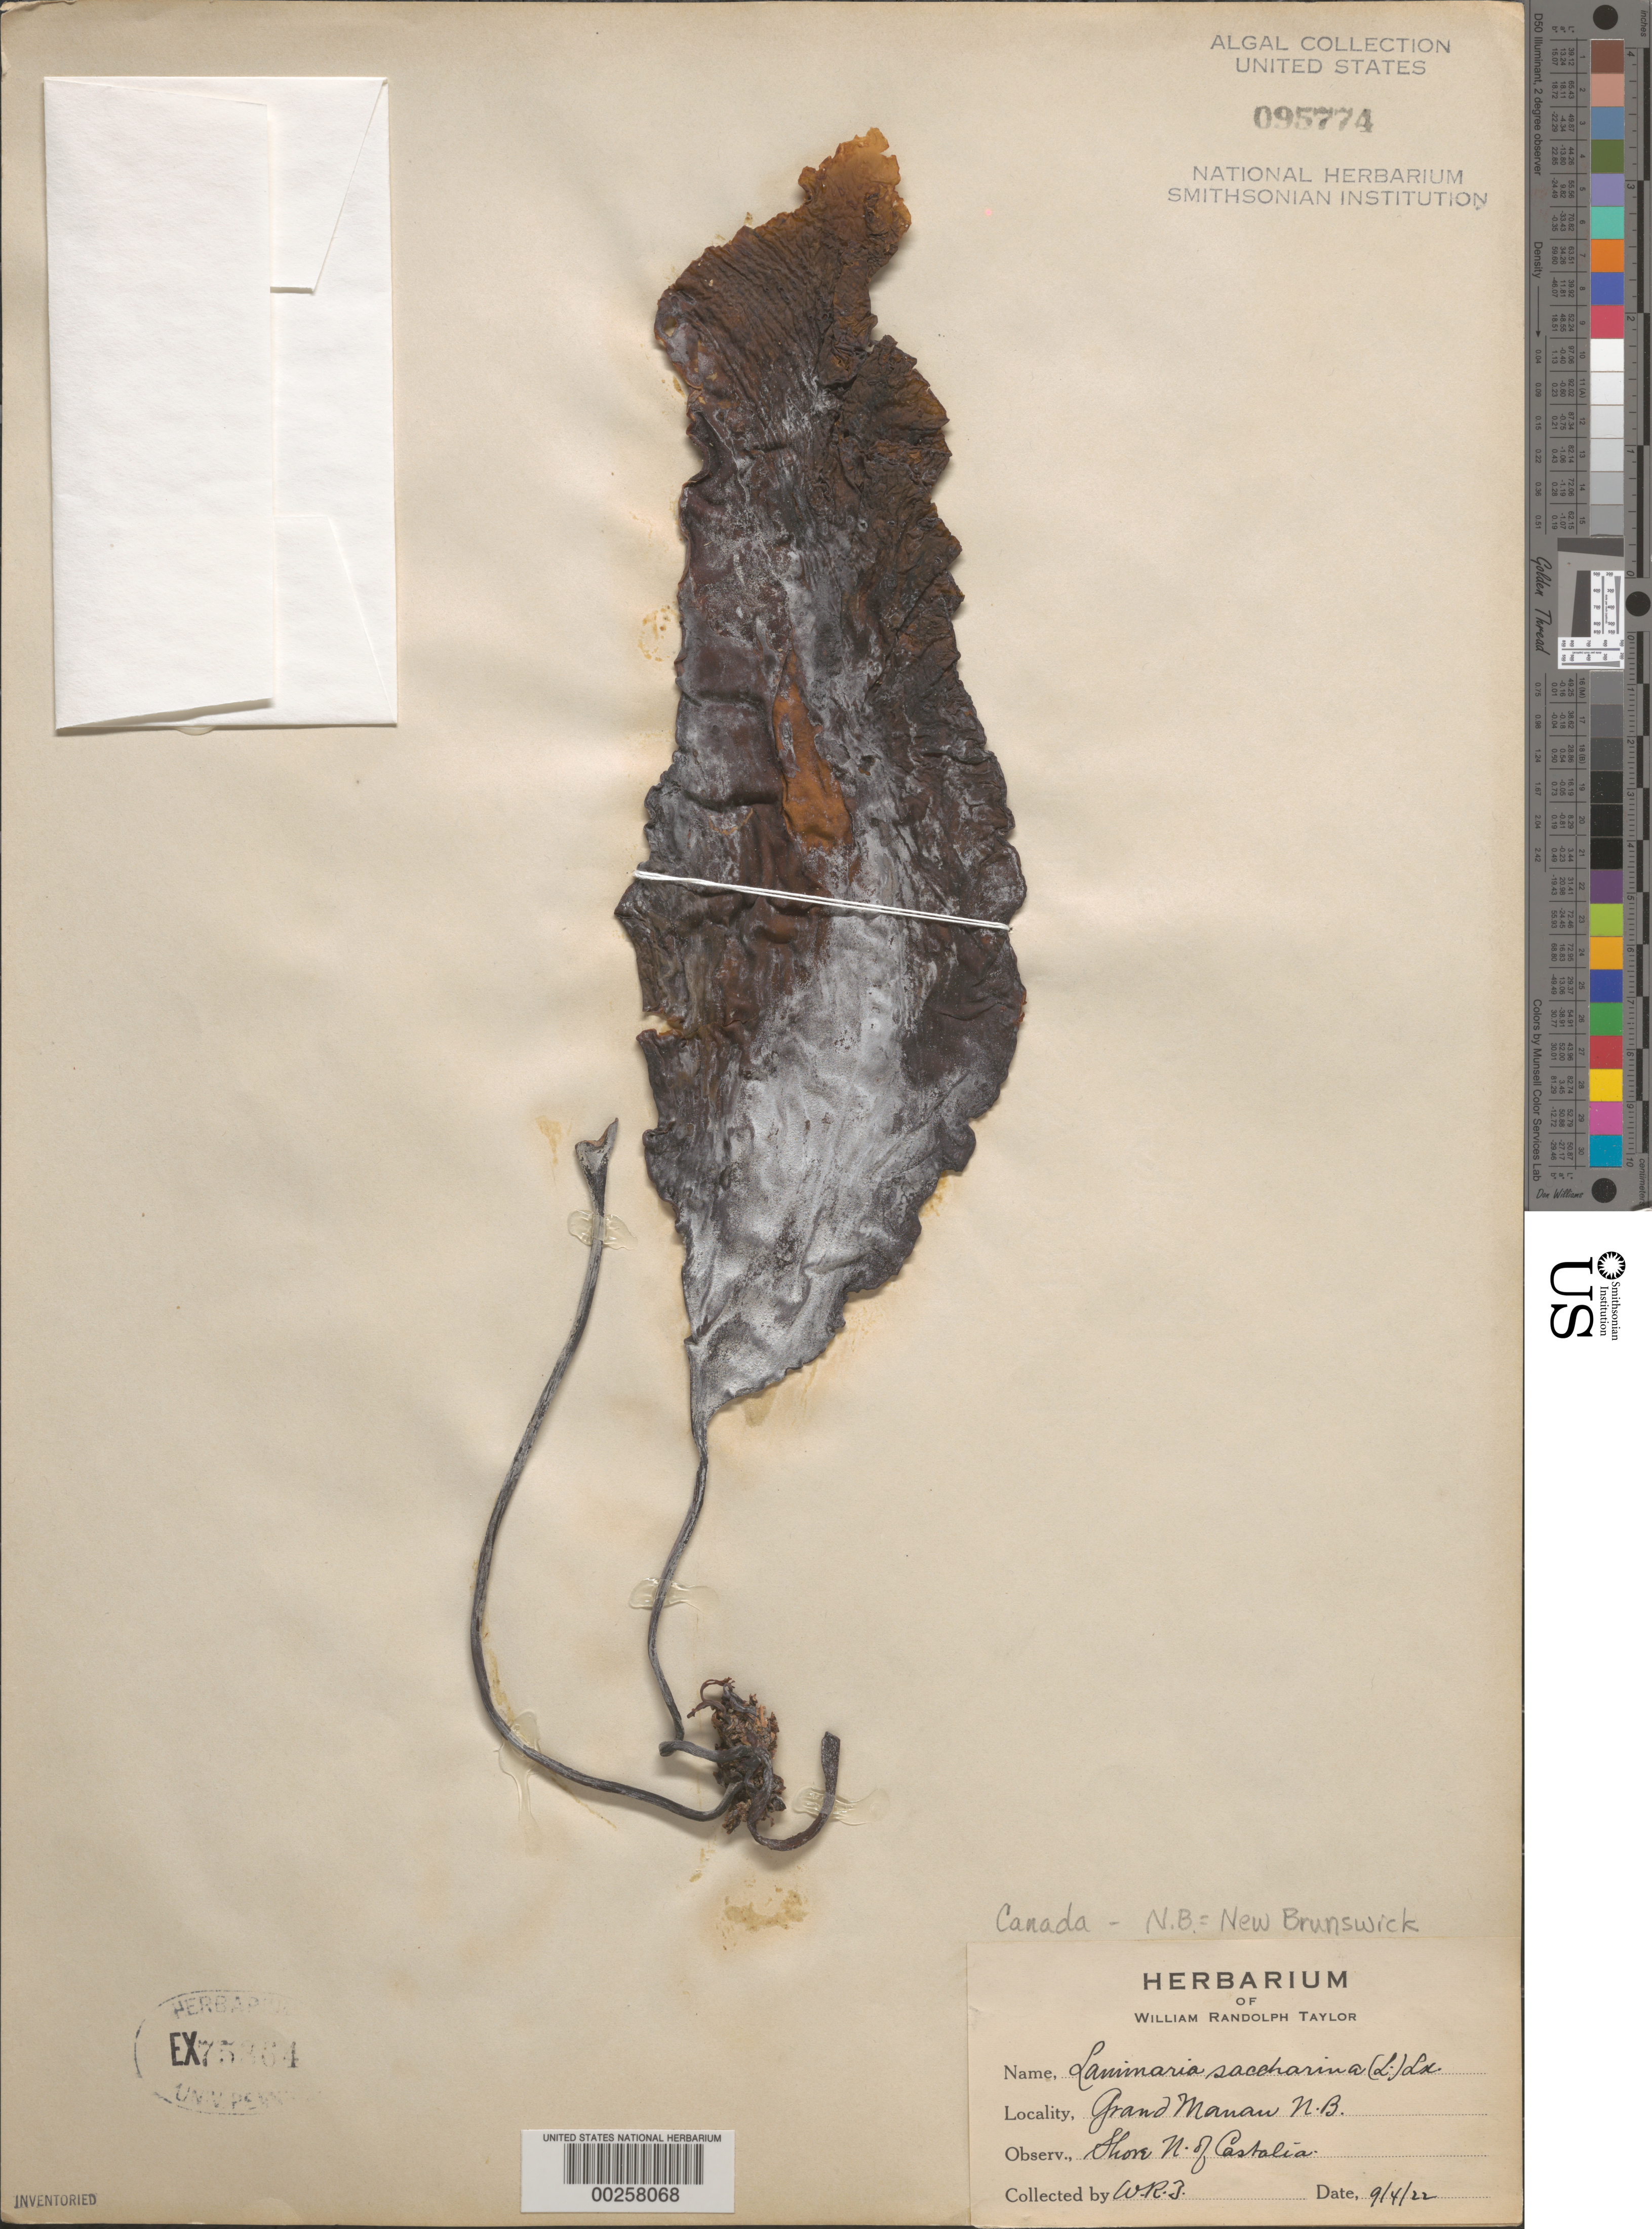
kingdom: Plantae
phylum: Rhodophyta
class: Florideophyceae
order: Ceramiales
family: Rhodomelaceae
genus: Savoiea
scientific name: Savoiea bipinnata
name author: (Postels & Rupr.) M.J. Wynne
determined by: Algae name updating Project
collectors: W. R. Taylor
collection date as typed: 04 Sep 1922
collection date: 1922-09-04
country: Canada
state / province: New Brunswick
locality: Grand manan, shore north of castalia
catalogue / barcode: US 95774